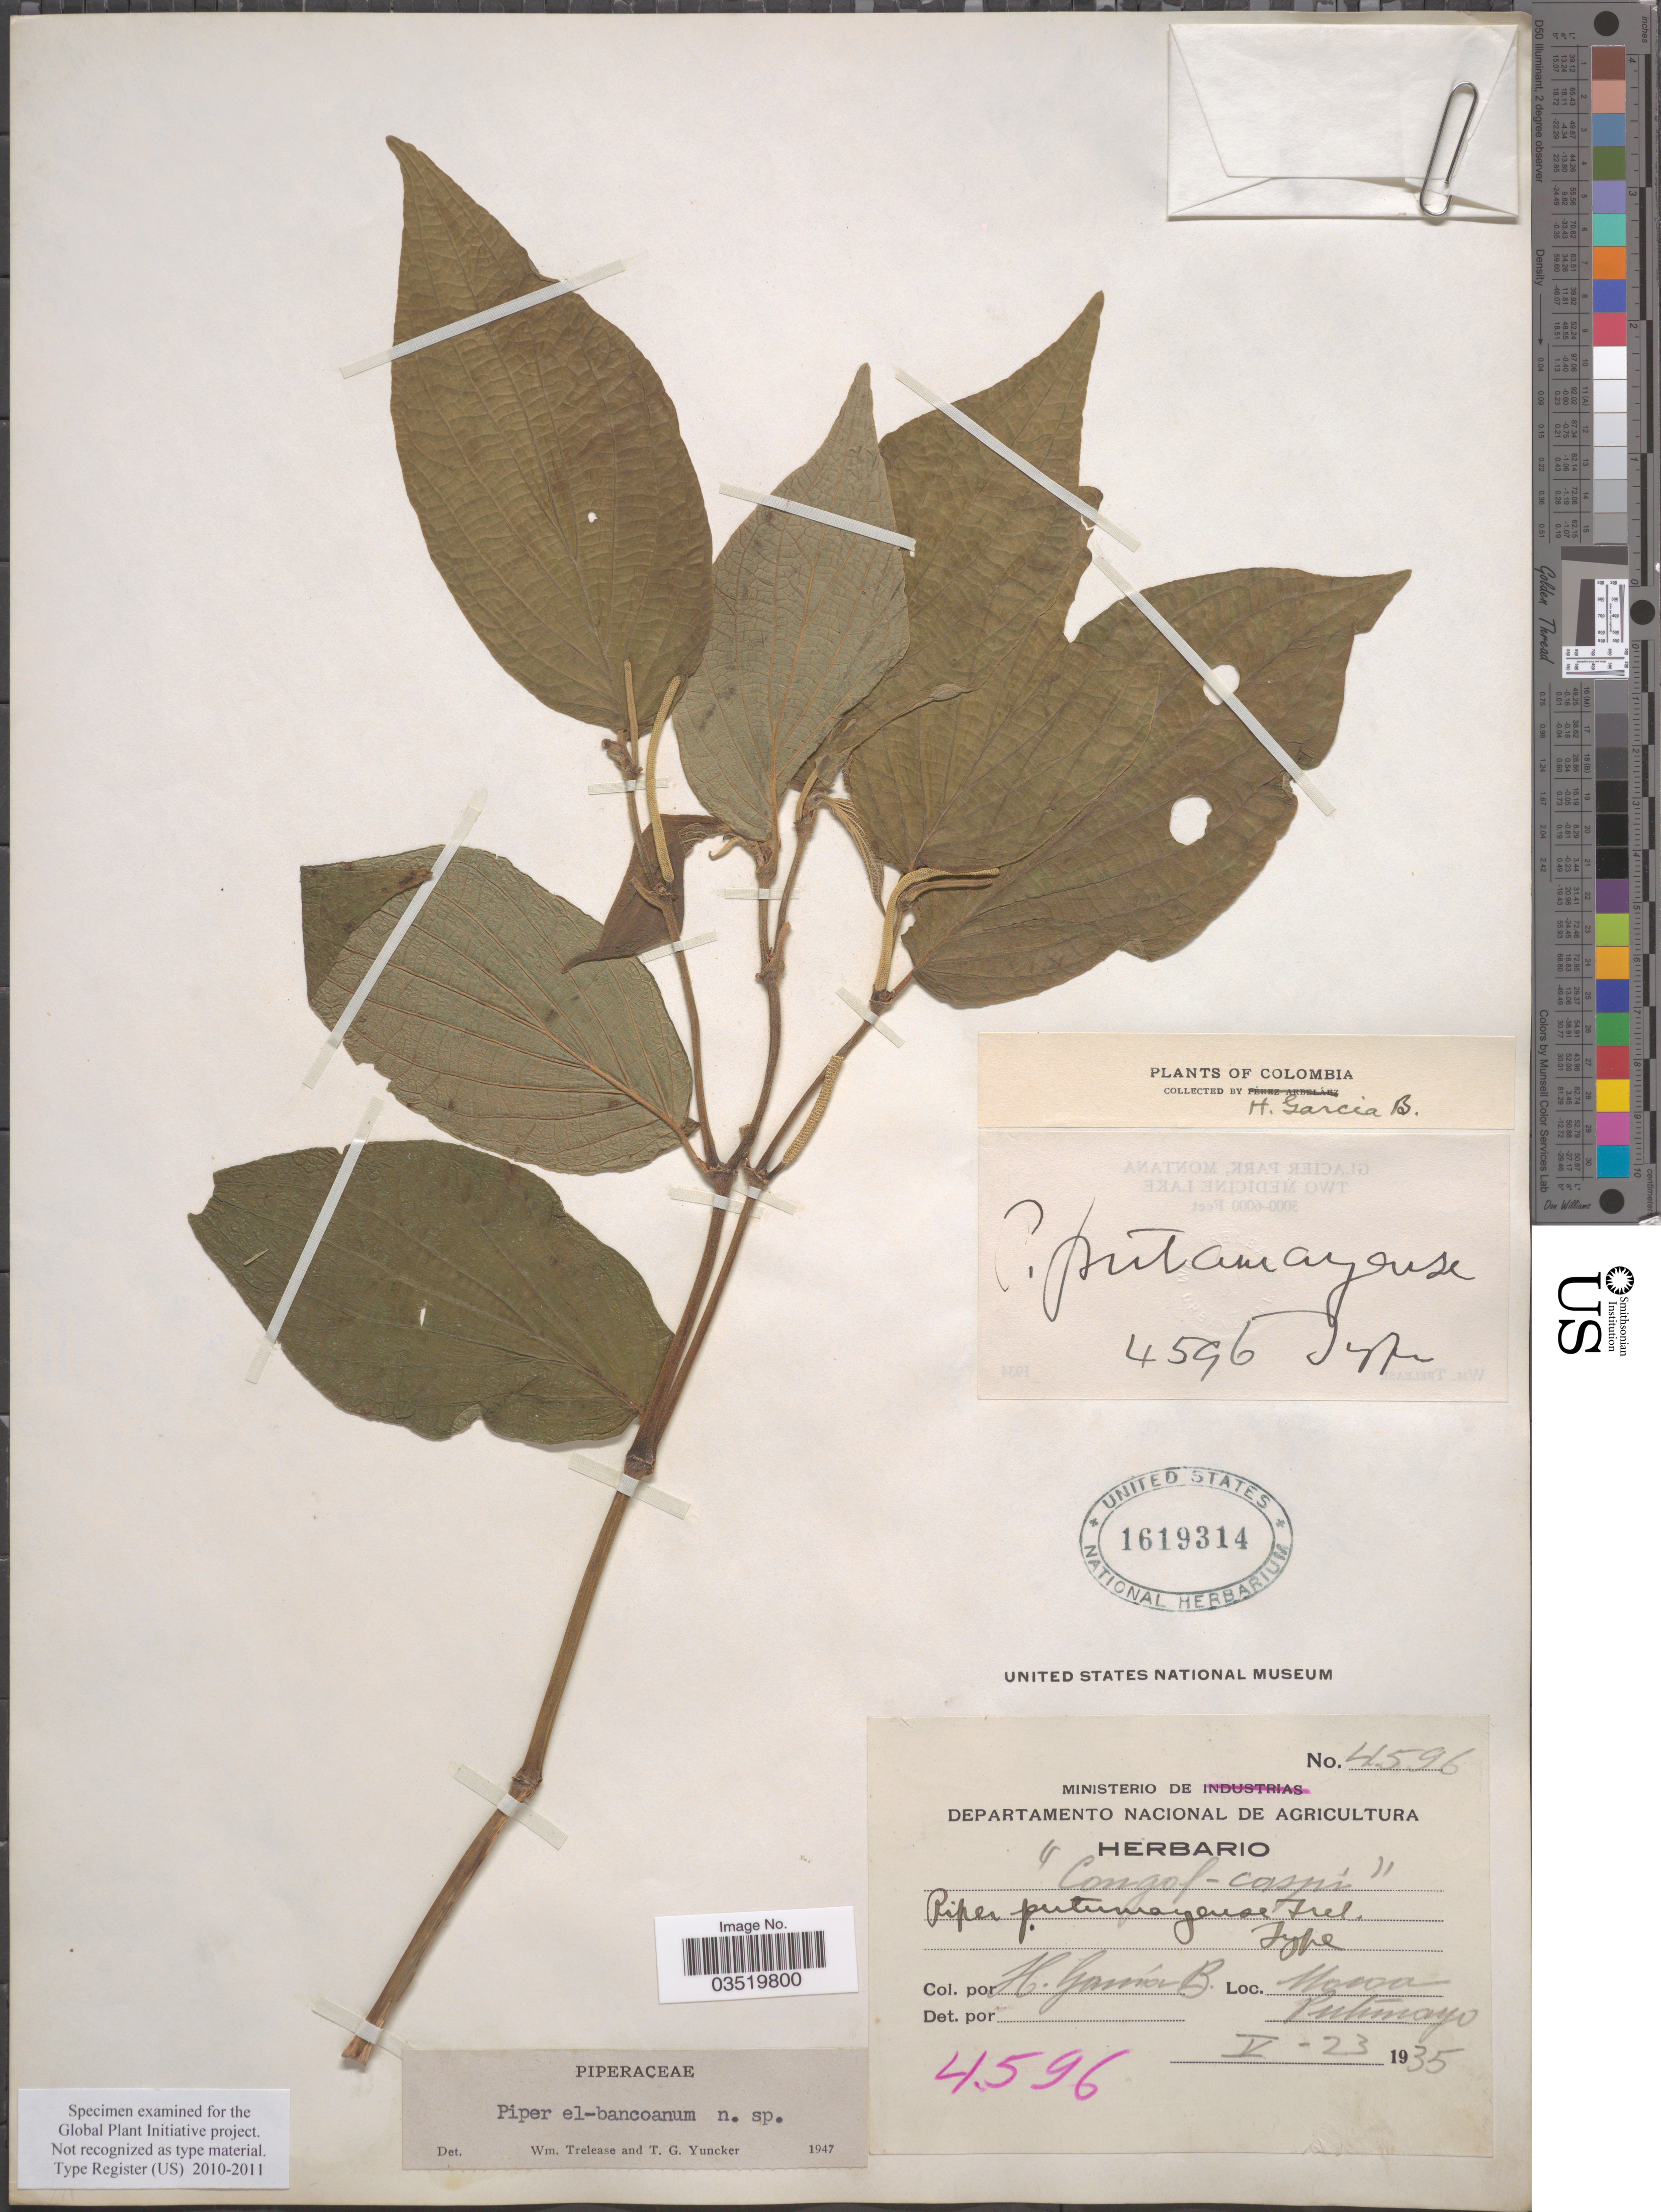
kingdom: Plantae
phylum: Tracheophyta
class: Magnoliopsida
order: Piperales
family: Piperaceae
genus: Piper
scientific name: Piper el-bancoanum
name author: Trel. & Yunck.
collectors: H. García B.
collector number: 4596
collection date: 1935-05-23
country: Colombia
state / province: Putumayo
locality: Mocoa.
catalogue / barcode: US 1619314